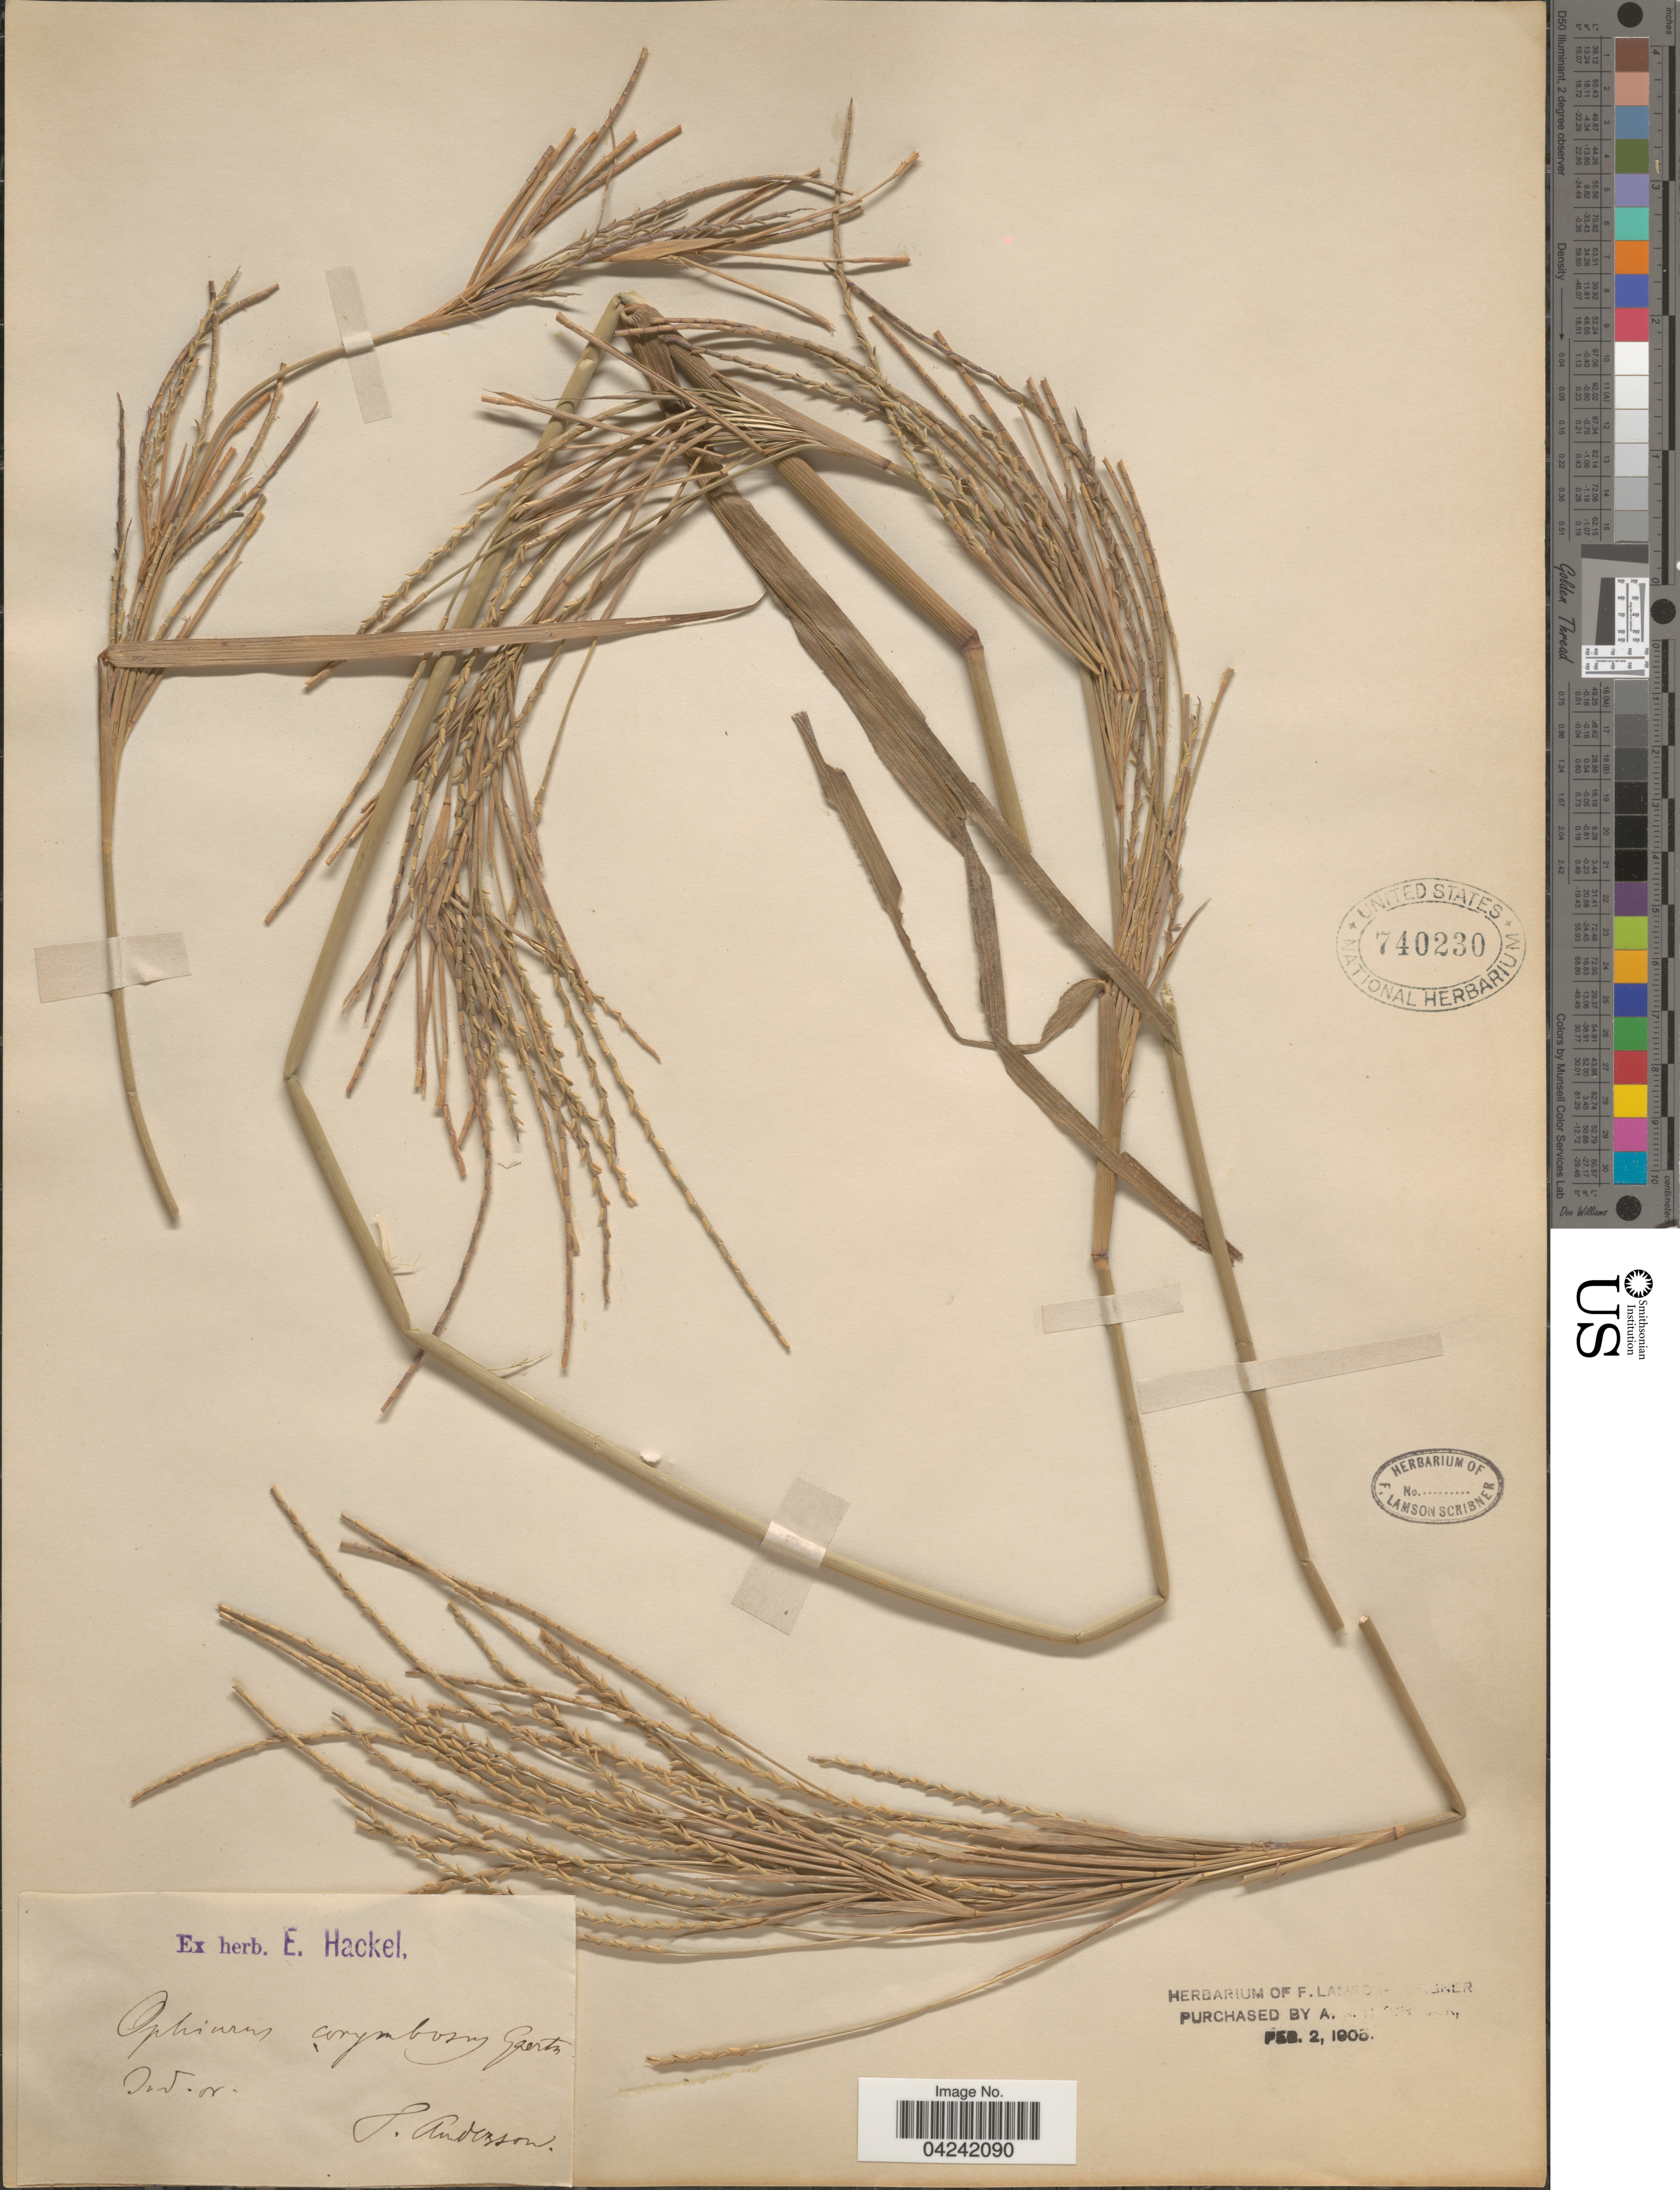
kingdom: Plantae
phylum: Tracheophyta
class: Liliopsida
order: Poales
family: Poaceae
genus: Ophiuros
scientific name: Ophiuros exaltatus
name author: (L.) Kuntze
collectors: -- Anderson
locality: Ind. or.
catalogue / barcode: US 740230